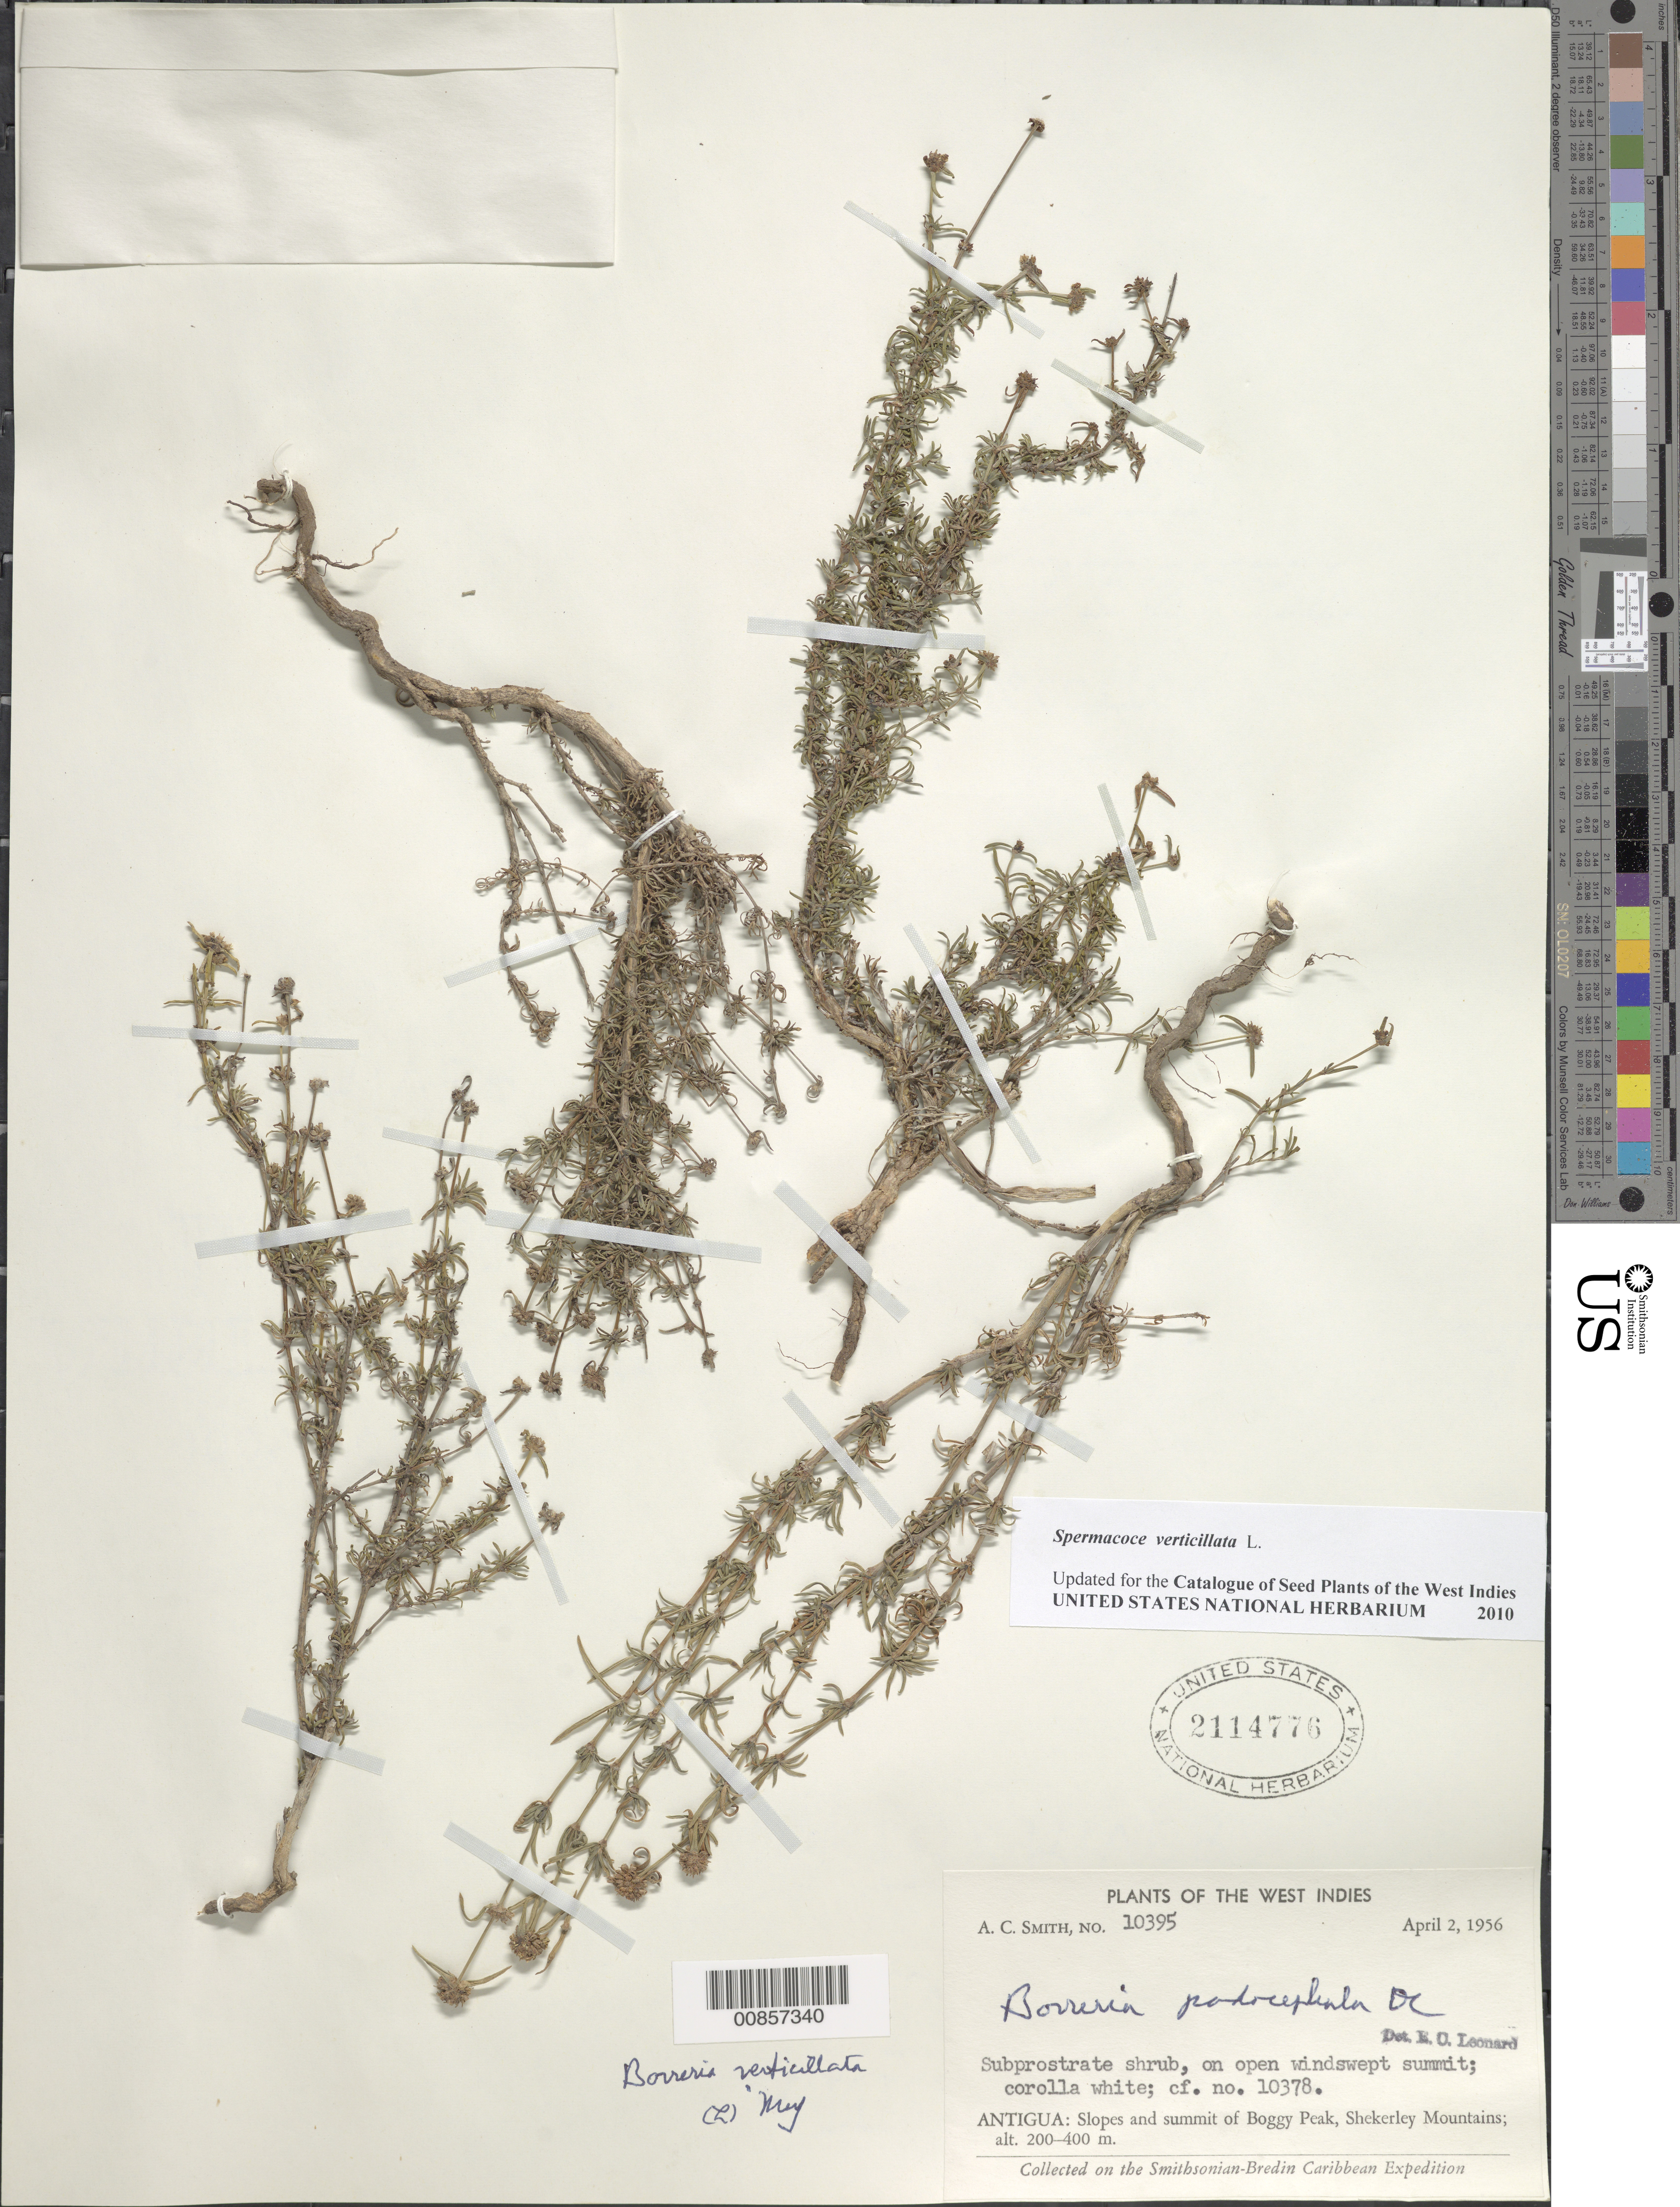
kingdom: Plantae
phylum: Tracheophyta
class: Magnoliopsida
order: Gentianales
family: Rubiaceae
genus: Spermacoce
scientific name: Spermacoce verticillata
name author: L.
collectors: A. C. Smith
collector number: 10395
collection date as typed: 02 Apr 1956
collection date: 1956-04-02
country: Antigua and Barbuda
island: Leeward Is.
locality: Slopes and summit of Boggy Peak, Sherkerley Mountains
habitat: On open windswept mountain summit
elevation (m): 200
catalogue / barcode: US 2114776